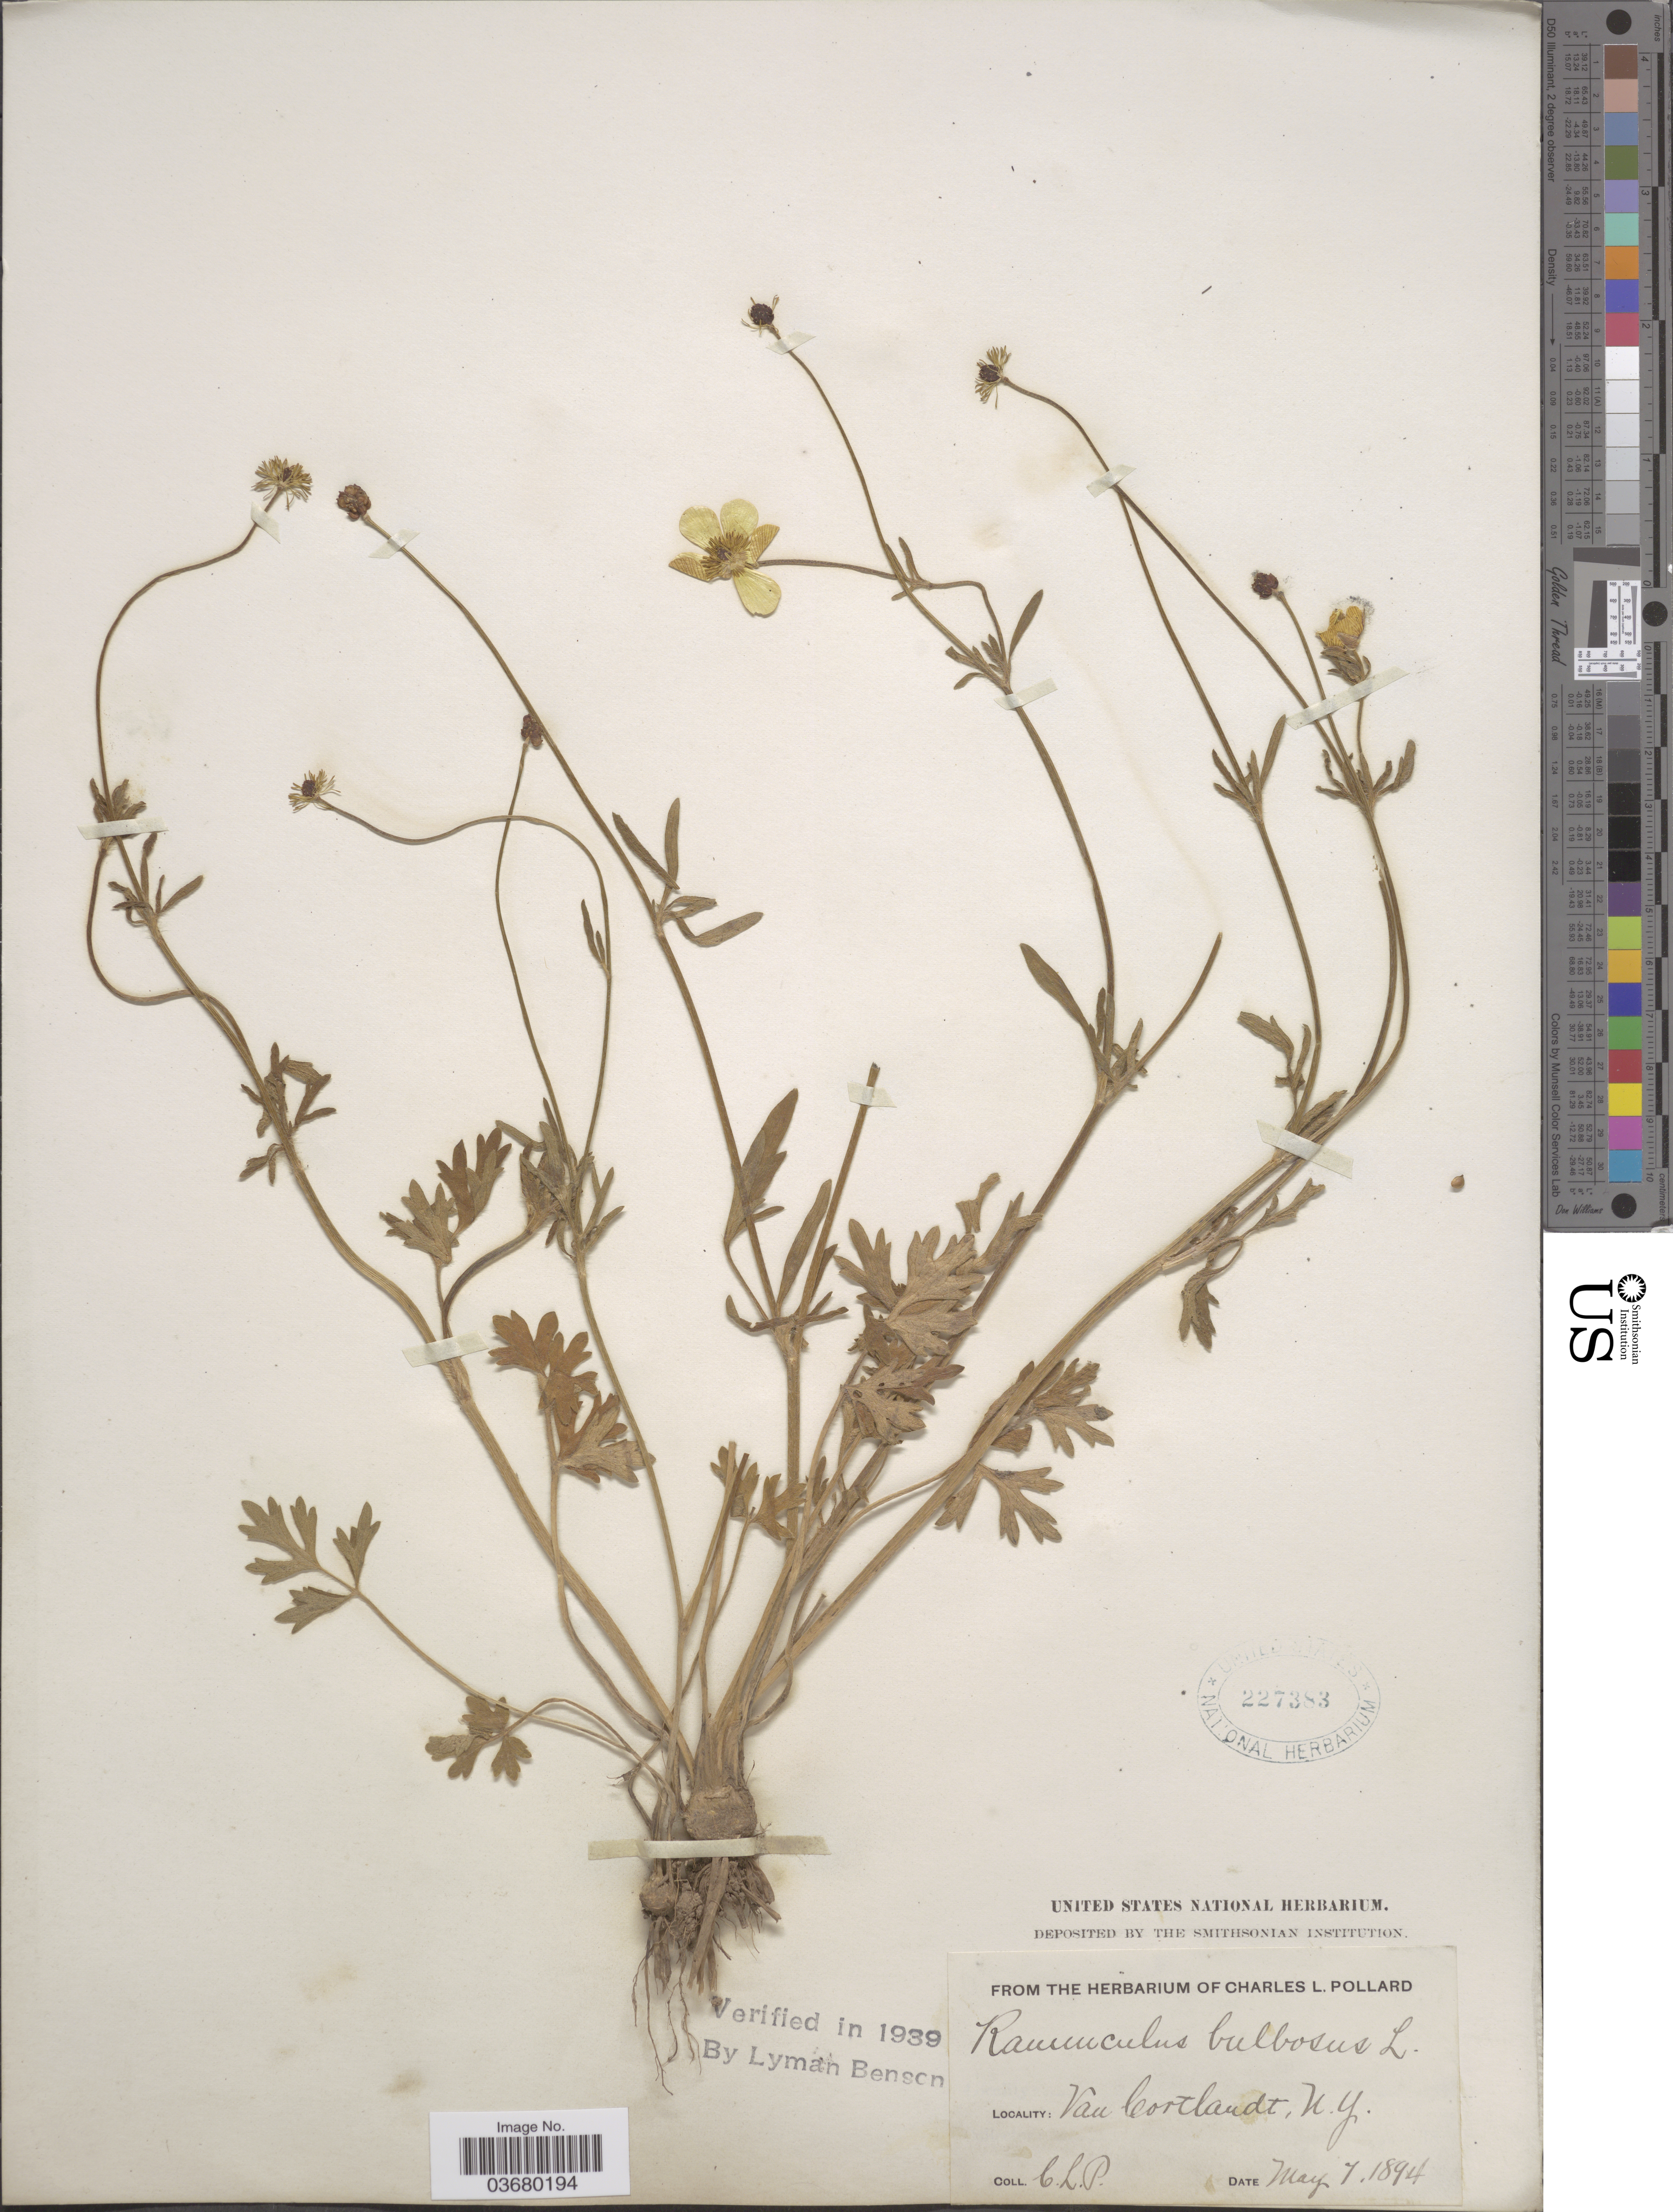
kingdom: Plantae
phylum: Tracheophyta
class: Magnoliopsida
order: Ranunculales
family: Ranunculaceae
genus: Ranunculus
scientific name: Ranunculus bulbosus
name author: L.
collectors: C. L. Pollard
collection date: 1894-05-07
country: United States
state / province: New York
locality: Van Cortlandt.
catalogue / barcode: US 227383